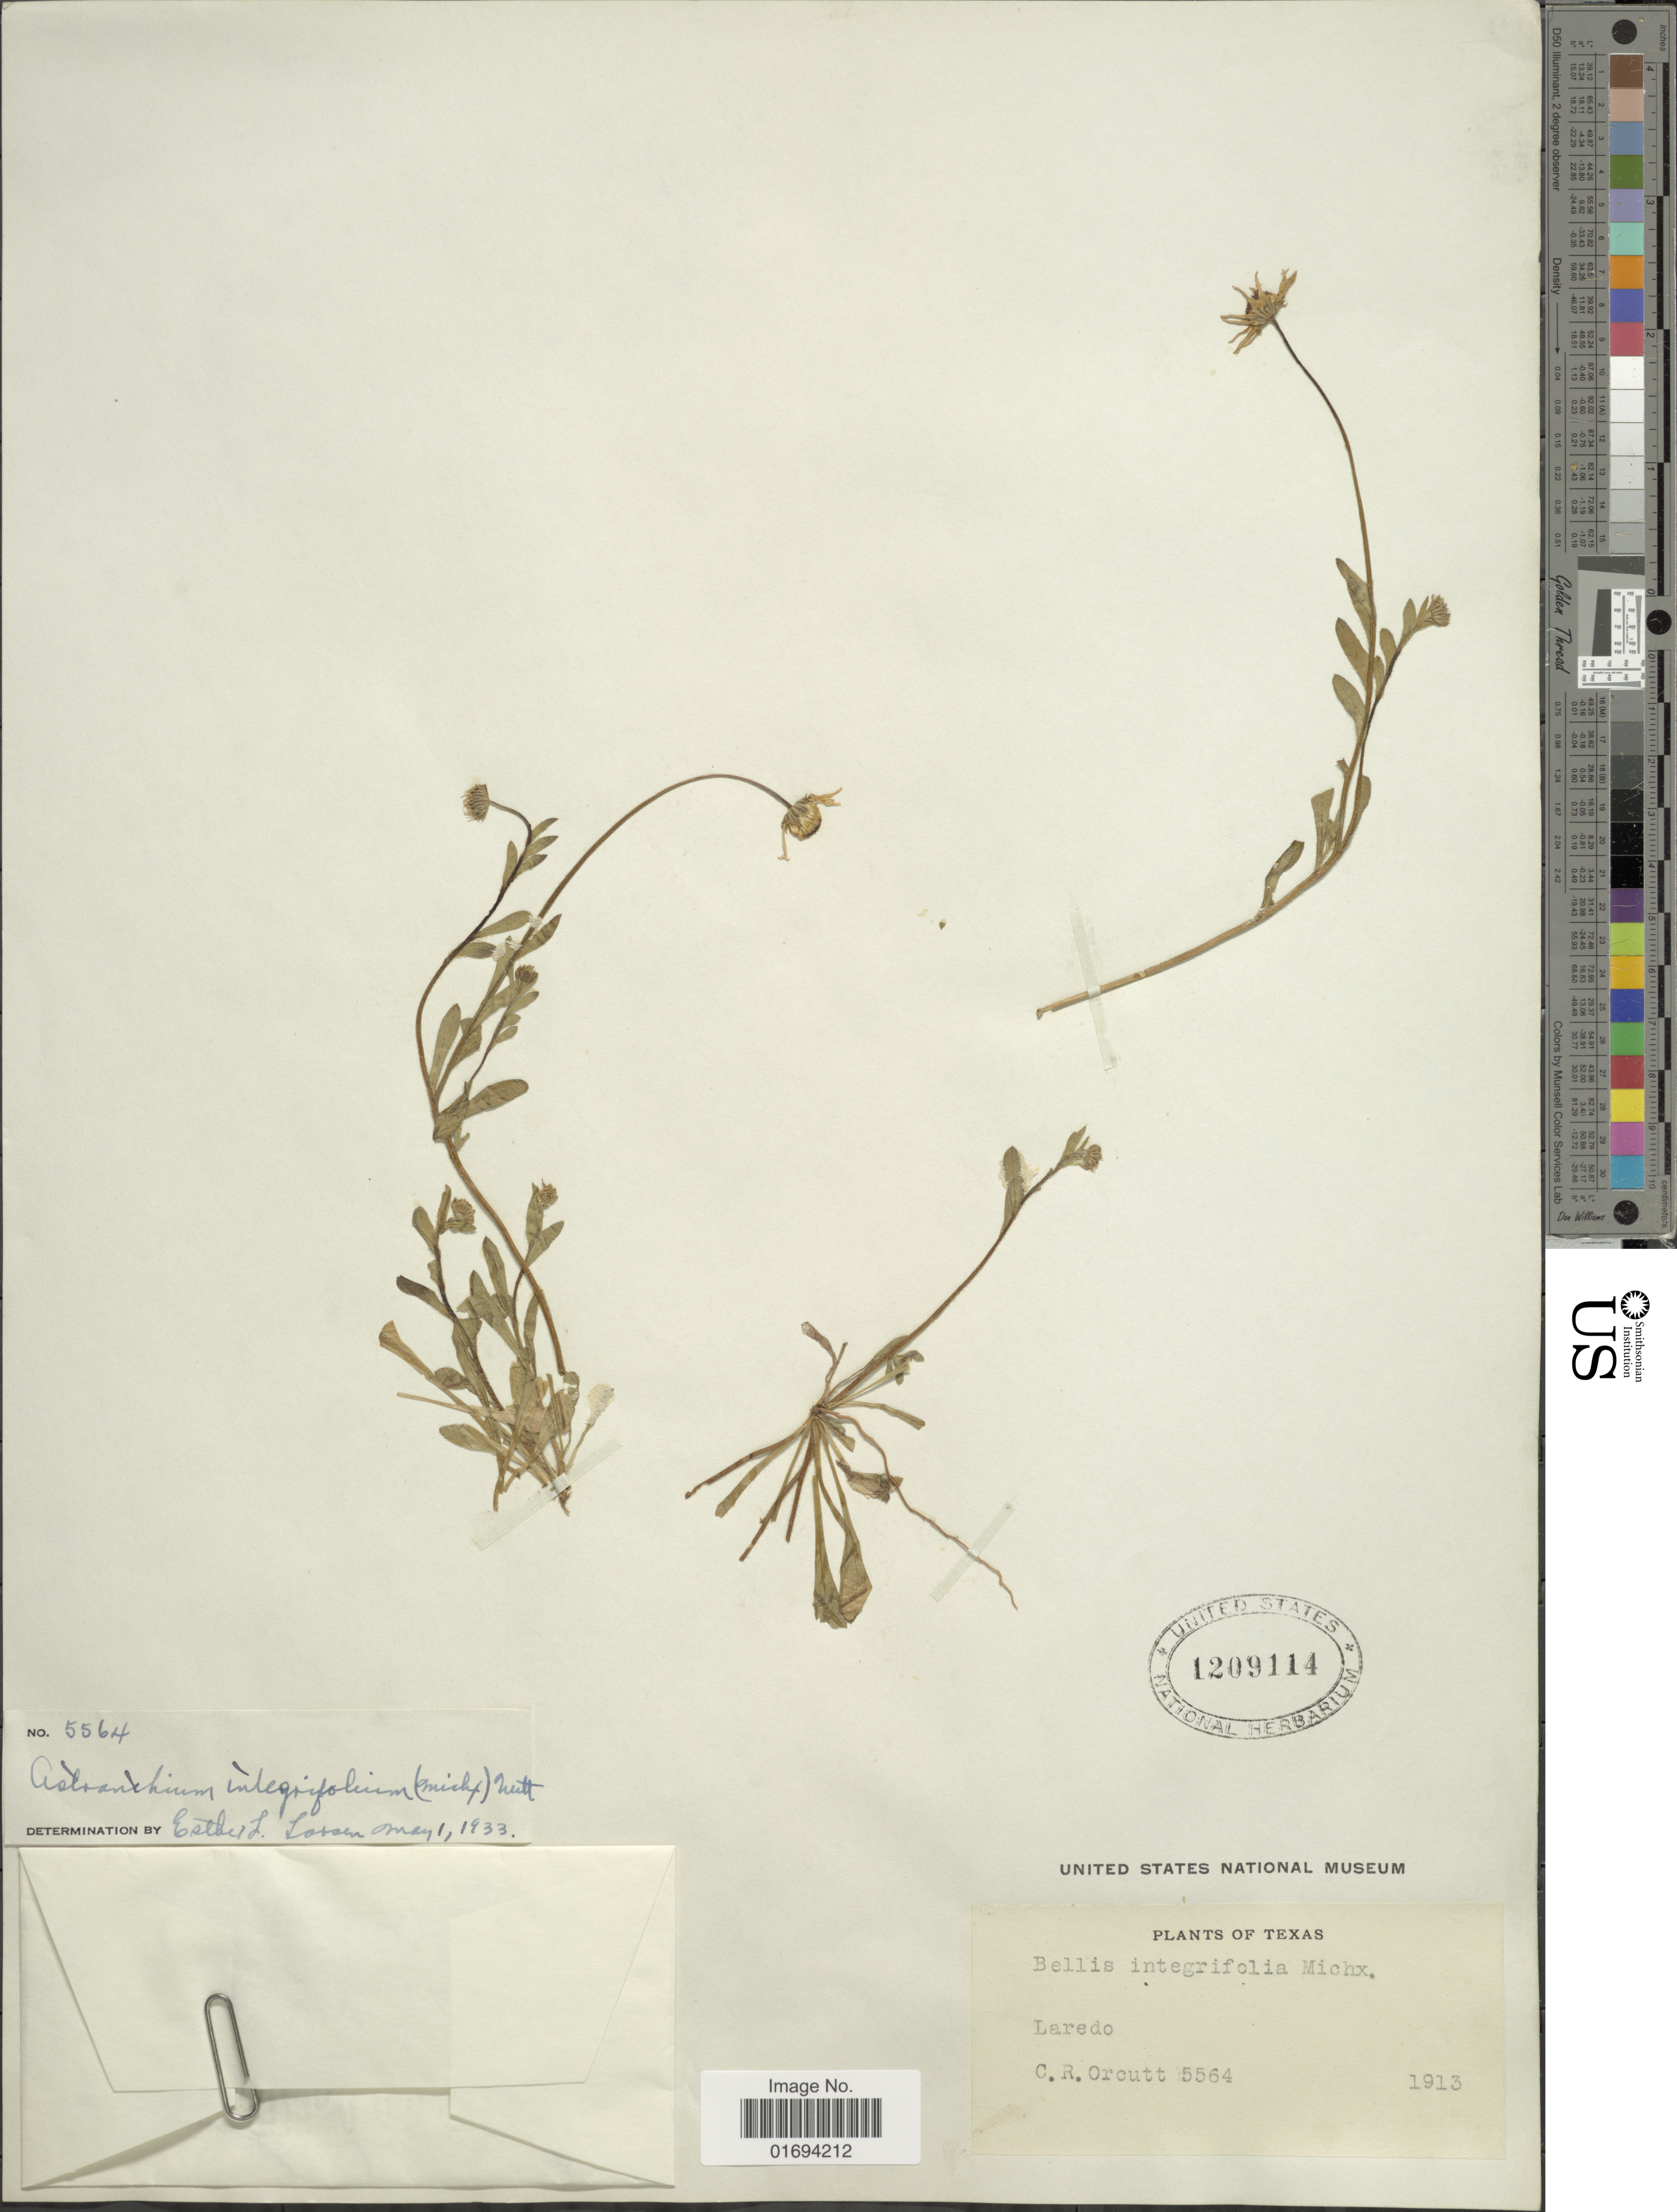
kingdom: Plantae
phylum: Tracheophyta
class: Magnoliopsida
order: Asterales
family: Asteraceae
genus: Astranthium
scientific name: Astranthium integrifolium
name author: (Michx.) Nutt.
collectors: C. R. Orcutt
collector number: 5564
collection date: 1913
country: United States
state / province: Texas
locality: Laredo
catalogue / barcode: US 1209114